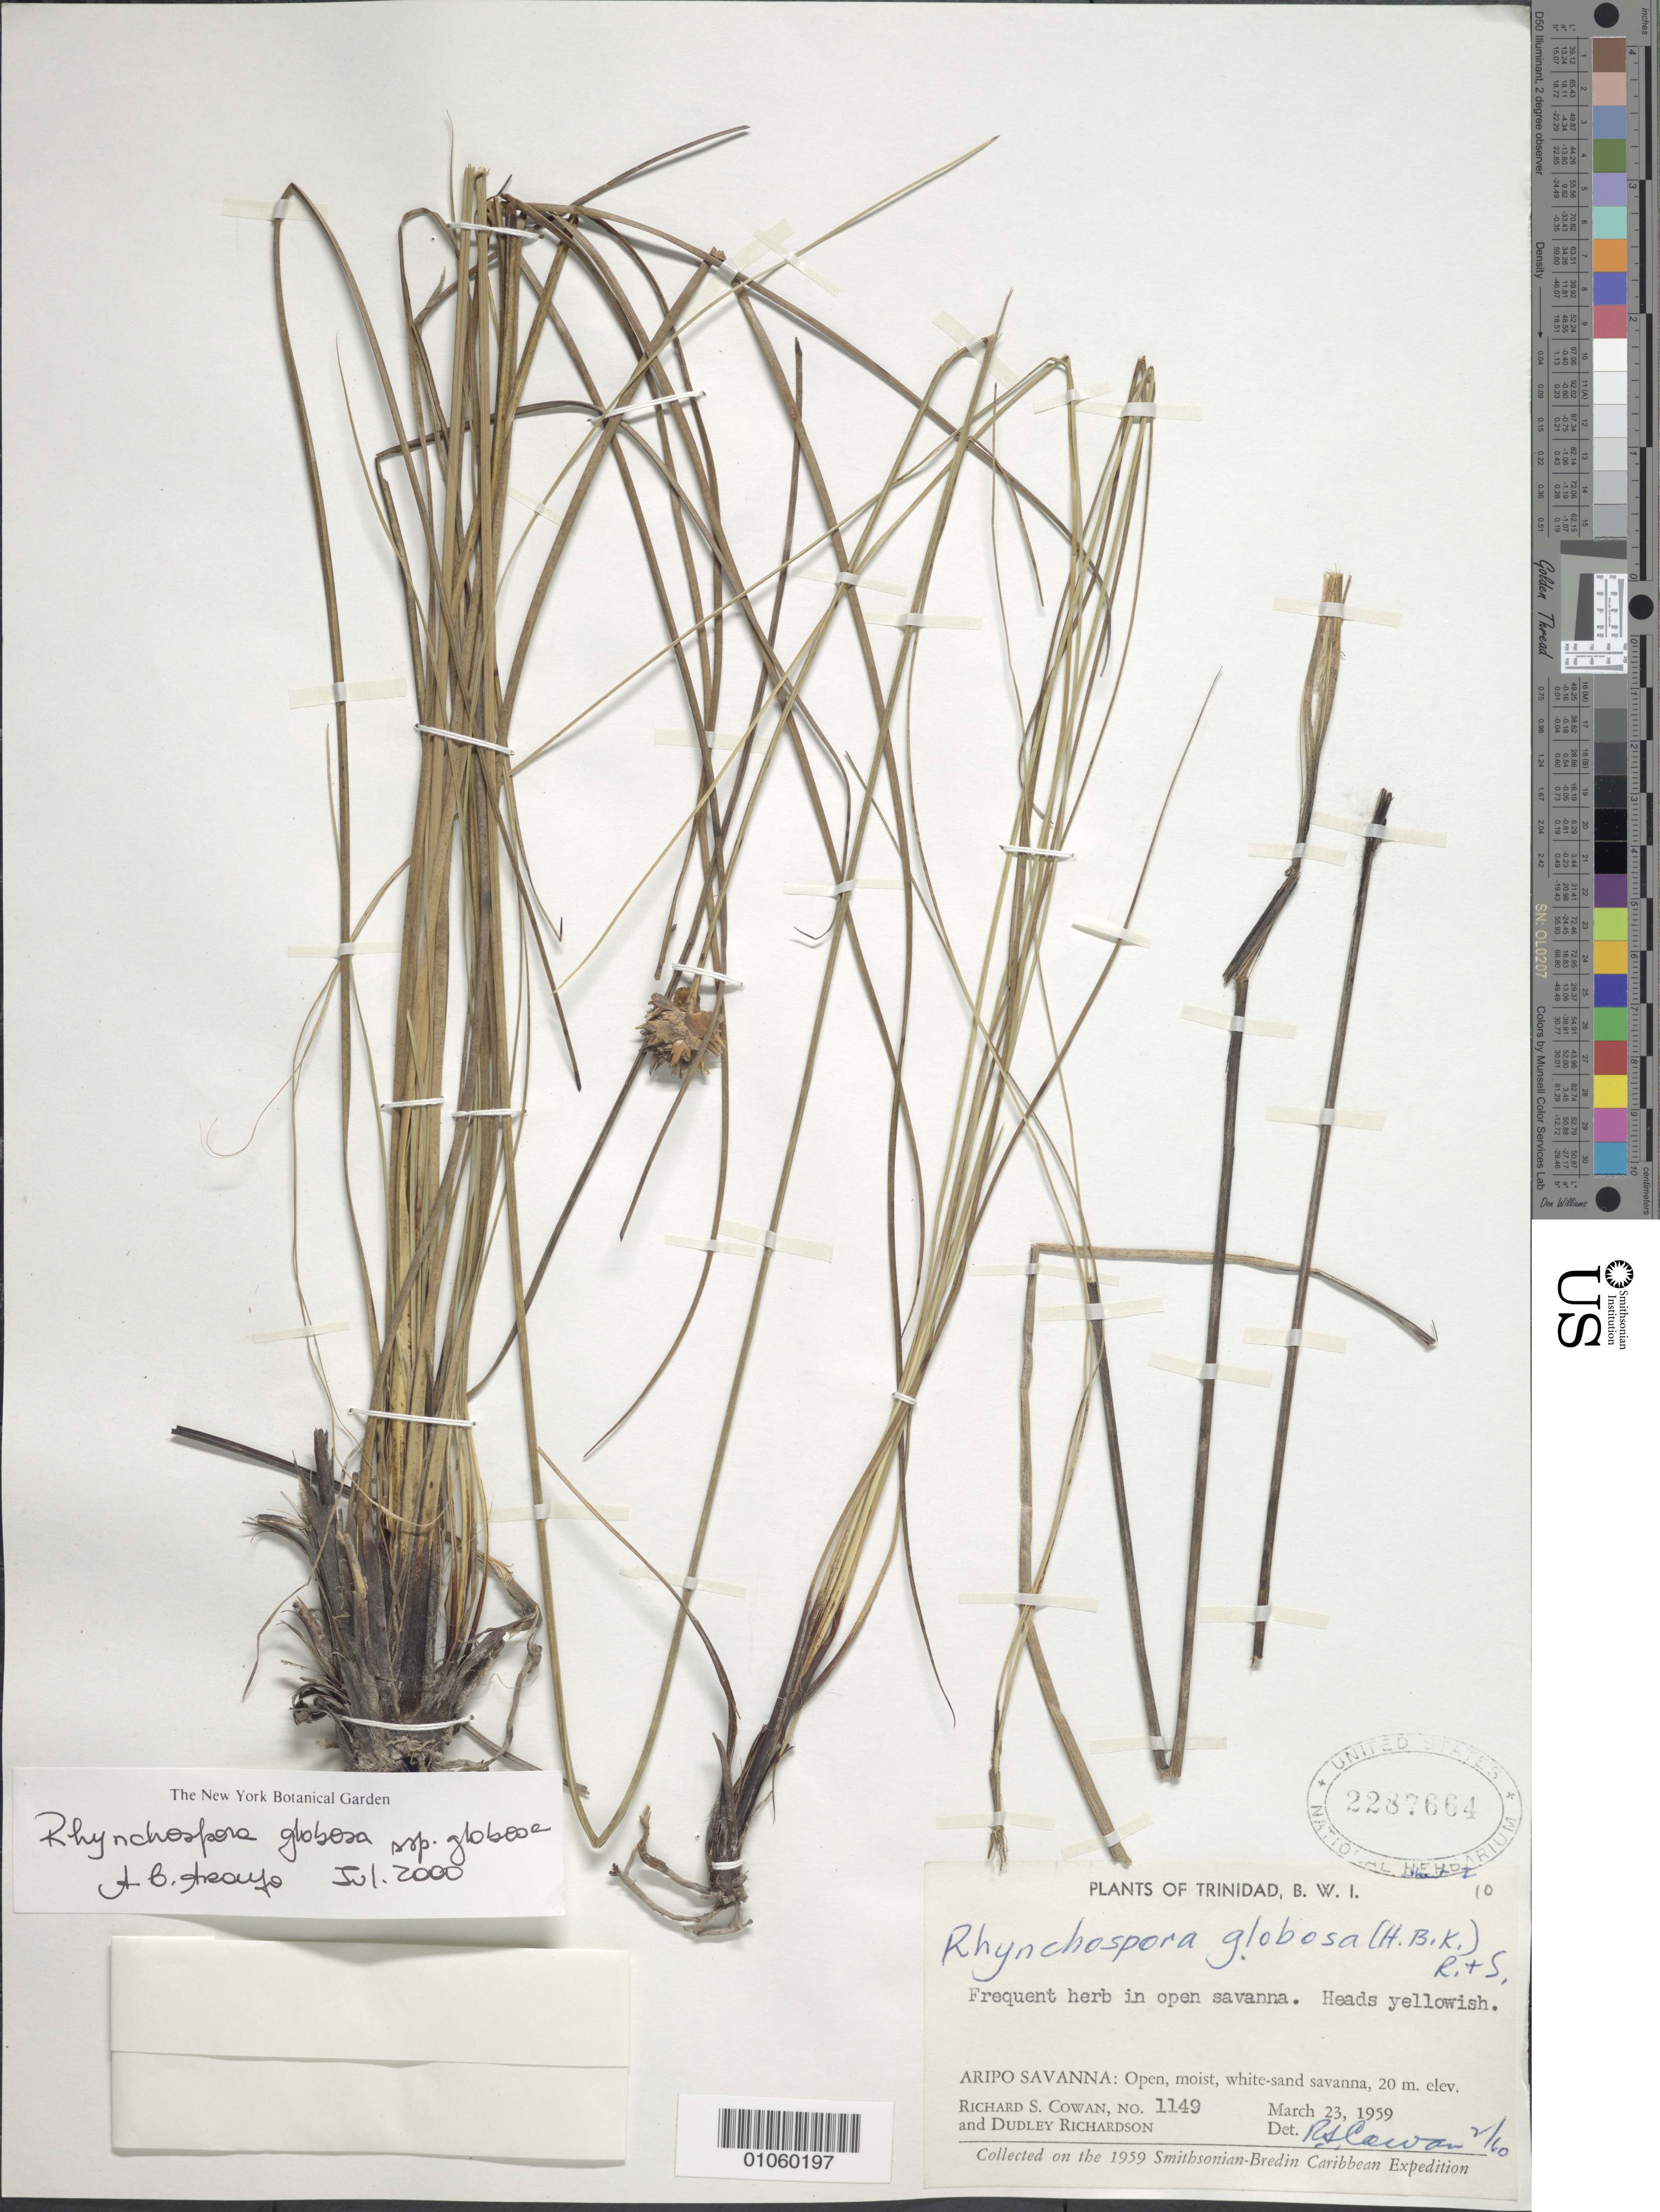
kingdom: Plantae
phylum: Tracheophyta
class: Liliopsida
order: Poales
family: Cyperaceae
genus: Rhynchospora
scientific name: Rhynchospora globosa var. globosa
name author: (Kunth) Roem. & Schult.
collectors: R. S. Cowan & D. Richardson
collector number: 1149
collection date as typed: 23 Mar 1959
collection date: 1959-03-23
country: Trinidad and Tobago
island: Trinidad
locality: Aripo Savanna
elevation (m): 20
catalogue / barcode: US 2287664